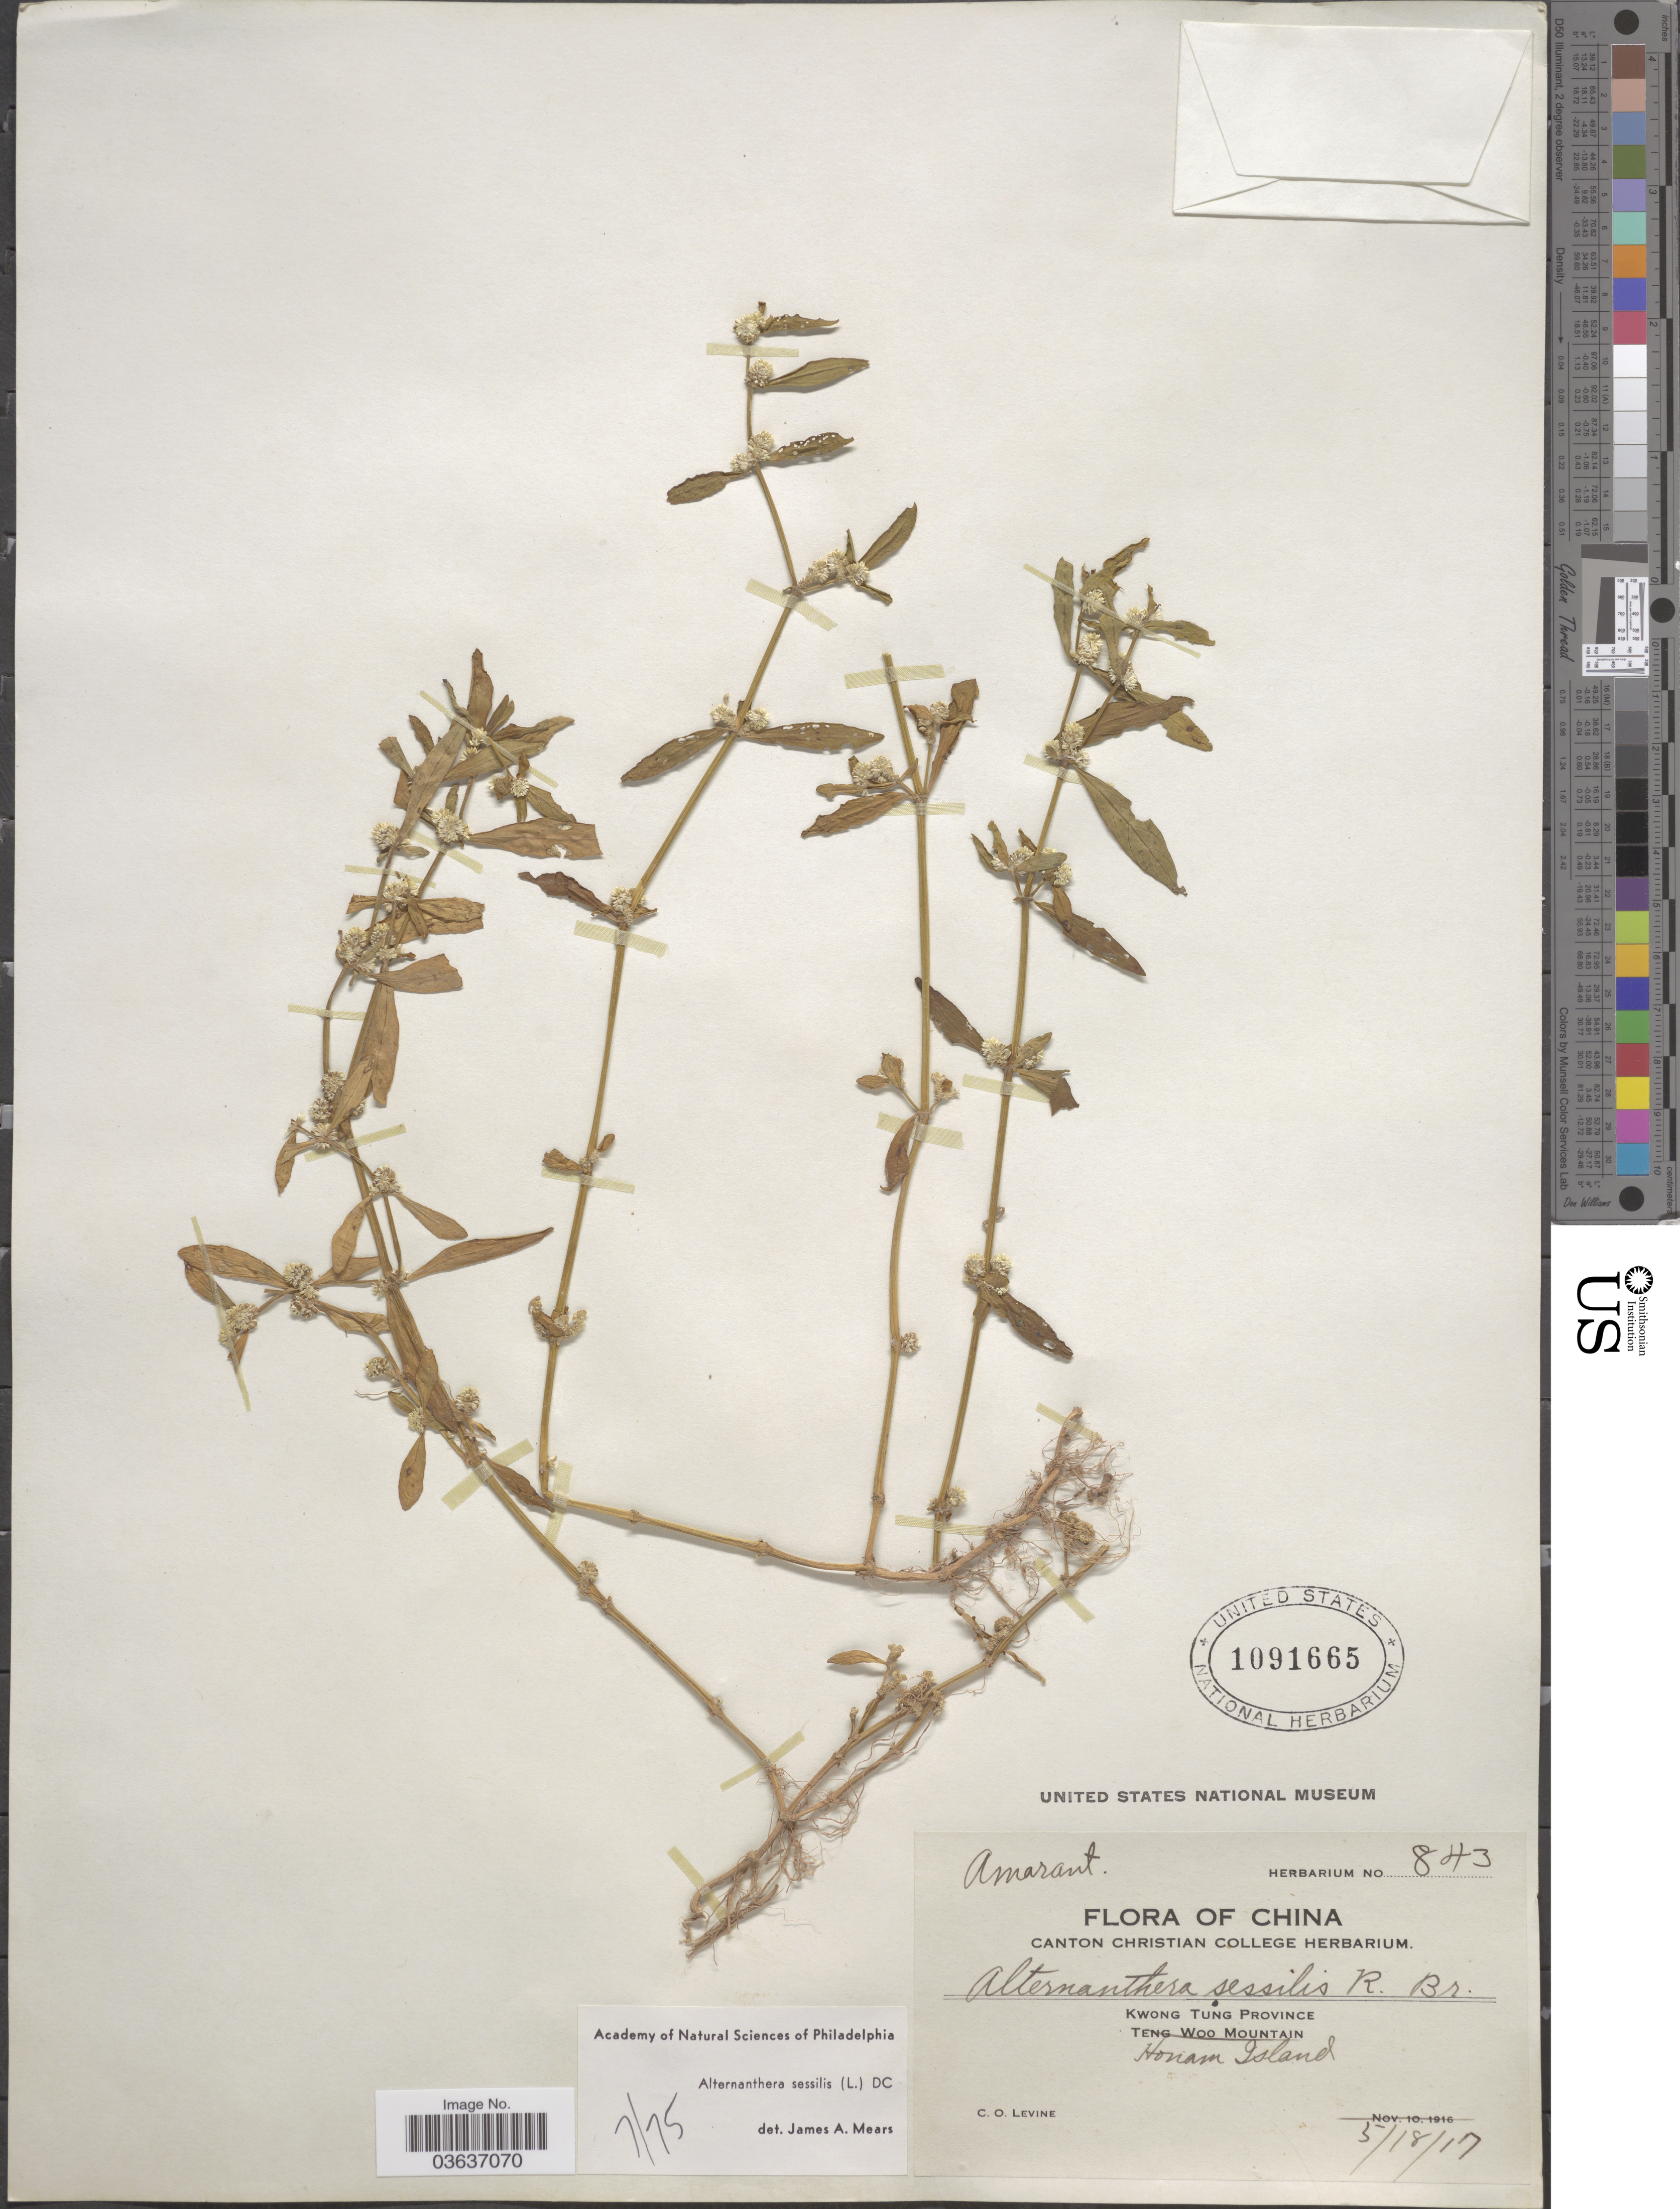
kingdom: Plantae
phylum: Tracheophyta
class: Magnoliopsida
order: Caryophyllales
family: Amaranthaceae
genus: Alternanthera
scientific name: Alternanthera sessilis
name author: (L.) DC.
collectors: C. O. Levine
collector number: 843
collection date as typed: Transcribed d/m/y: 18/5/17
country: China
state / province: Guangdong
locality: Kwong Tung Province. Honam Island.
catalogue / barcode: US 1091665